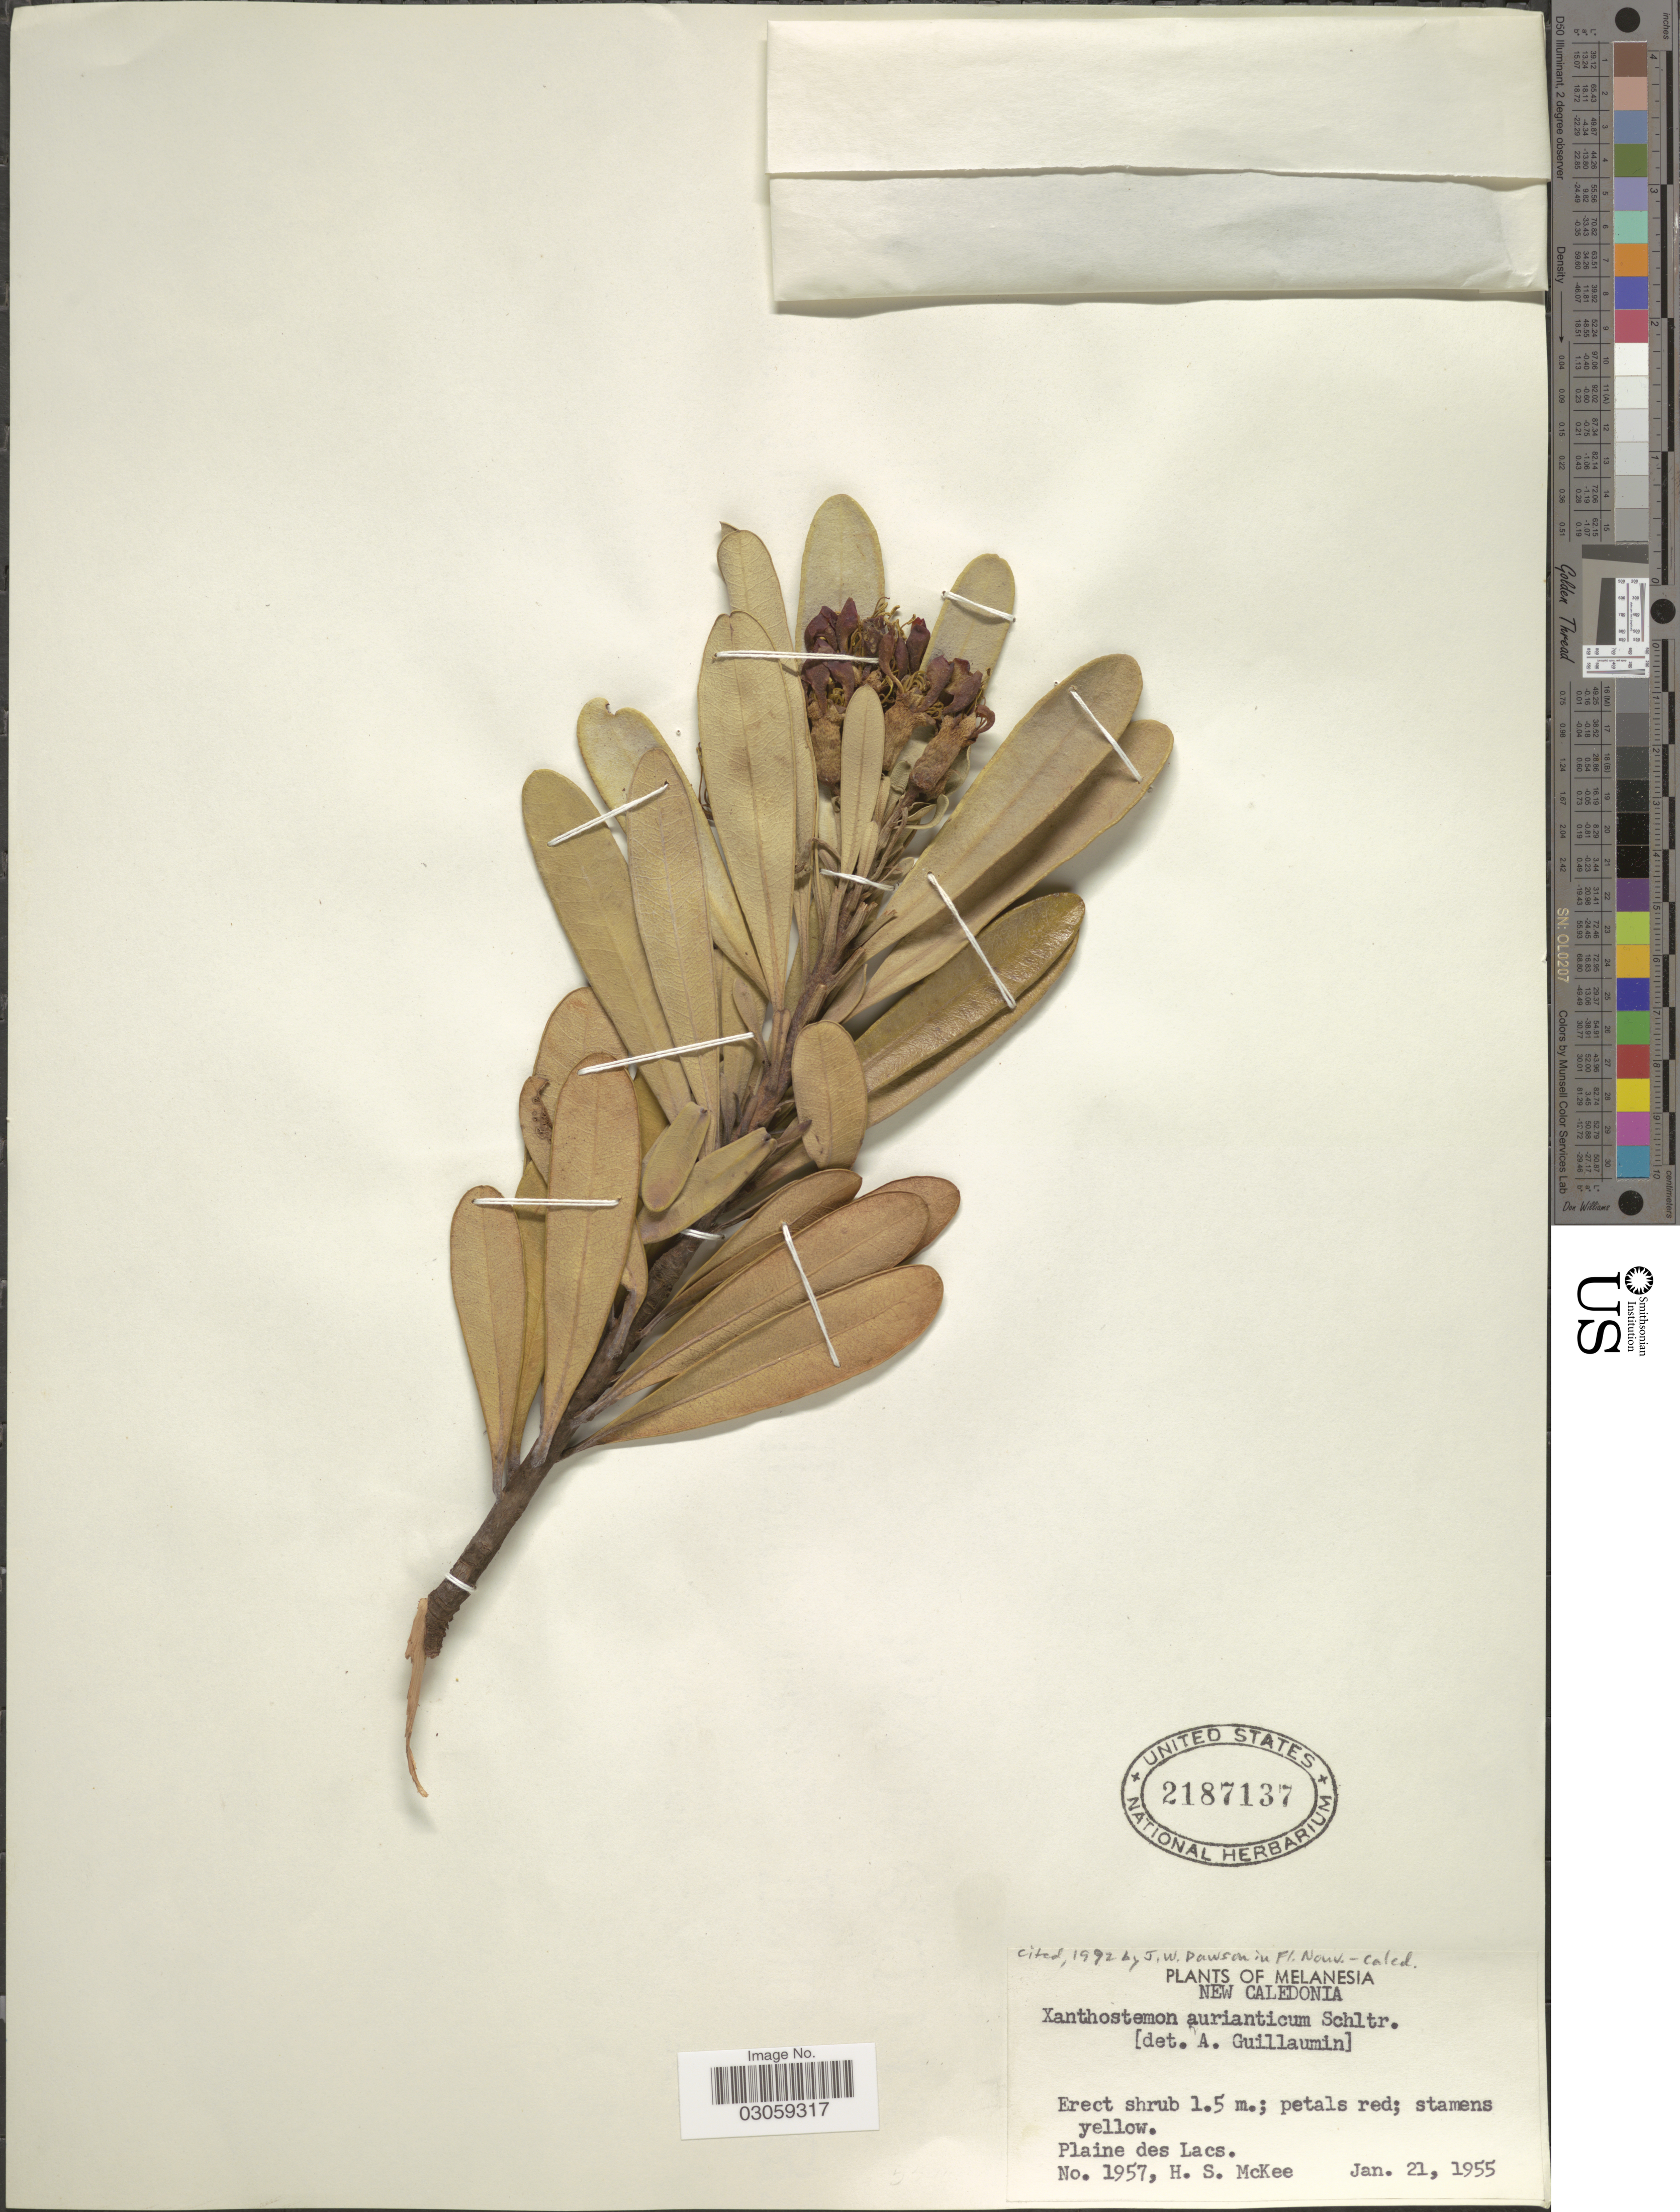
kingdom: Plantae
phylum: Tracheophyta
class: Magnoliopsida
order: Myrtales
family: Myrtaceae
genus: Xanthostemon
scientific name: Xanthostemon aurantiacus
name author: (Brongn. & Gris) Schltr.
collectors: H. S. McKee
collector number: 1957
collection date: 1955-01-21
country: New Caledonia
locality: Melanesia. Plaine des Lacs.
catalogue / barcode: US 2187137